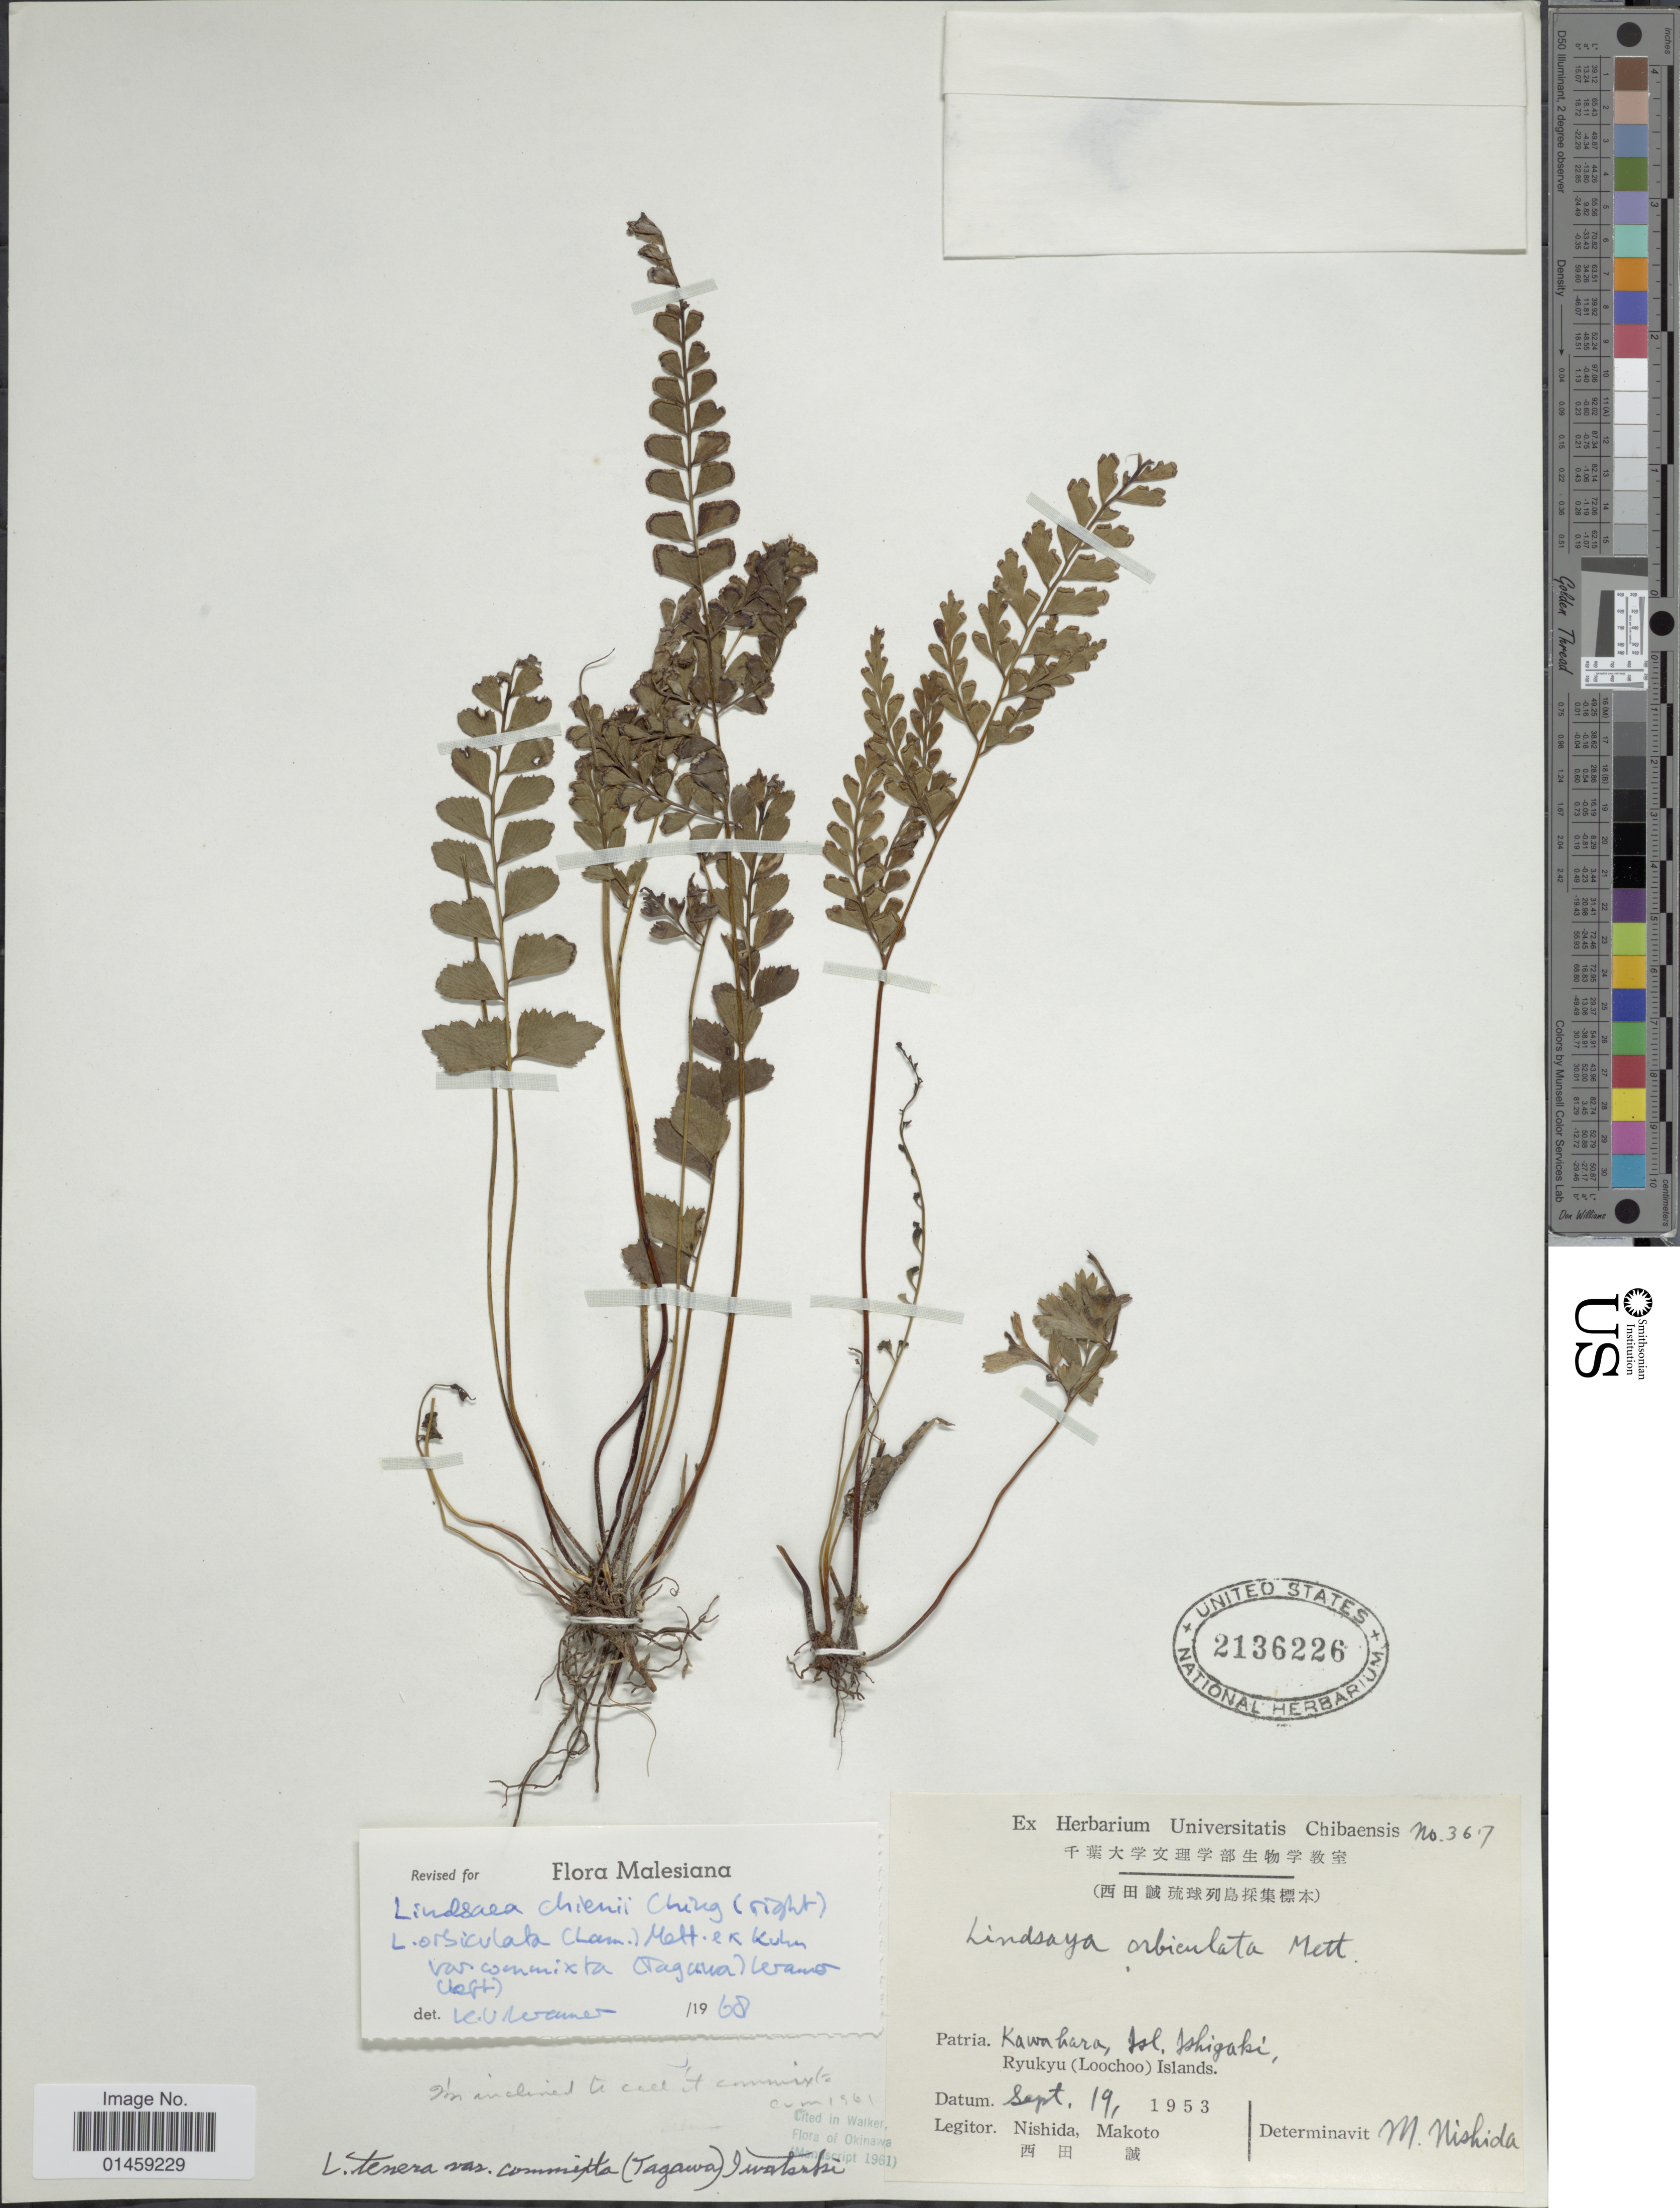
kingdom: Plantae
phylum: Tracheophyta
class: Polypodiopsida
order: Polypodiales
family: Lindsaeaceae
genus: Lindsaea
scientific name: Lindsaea orbiculata var. commixta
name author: (Tagawa) K.U. Kramer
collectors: Nishida & M. Yoshimaki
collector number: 367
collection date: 1953-09-19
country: Japan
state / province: Okinawa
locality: Patria. Kawahara, Isl. Ishigaki, Ryukyu (Loochoo) Islands.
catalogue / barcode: US 2136226